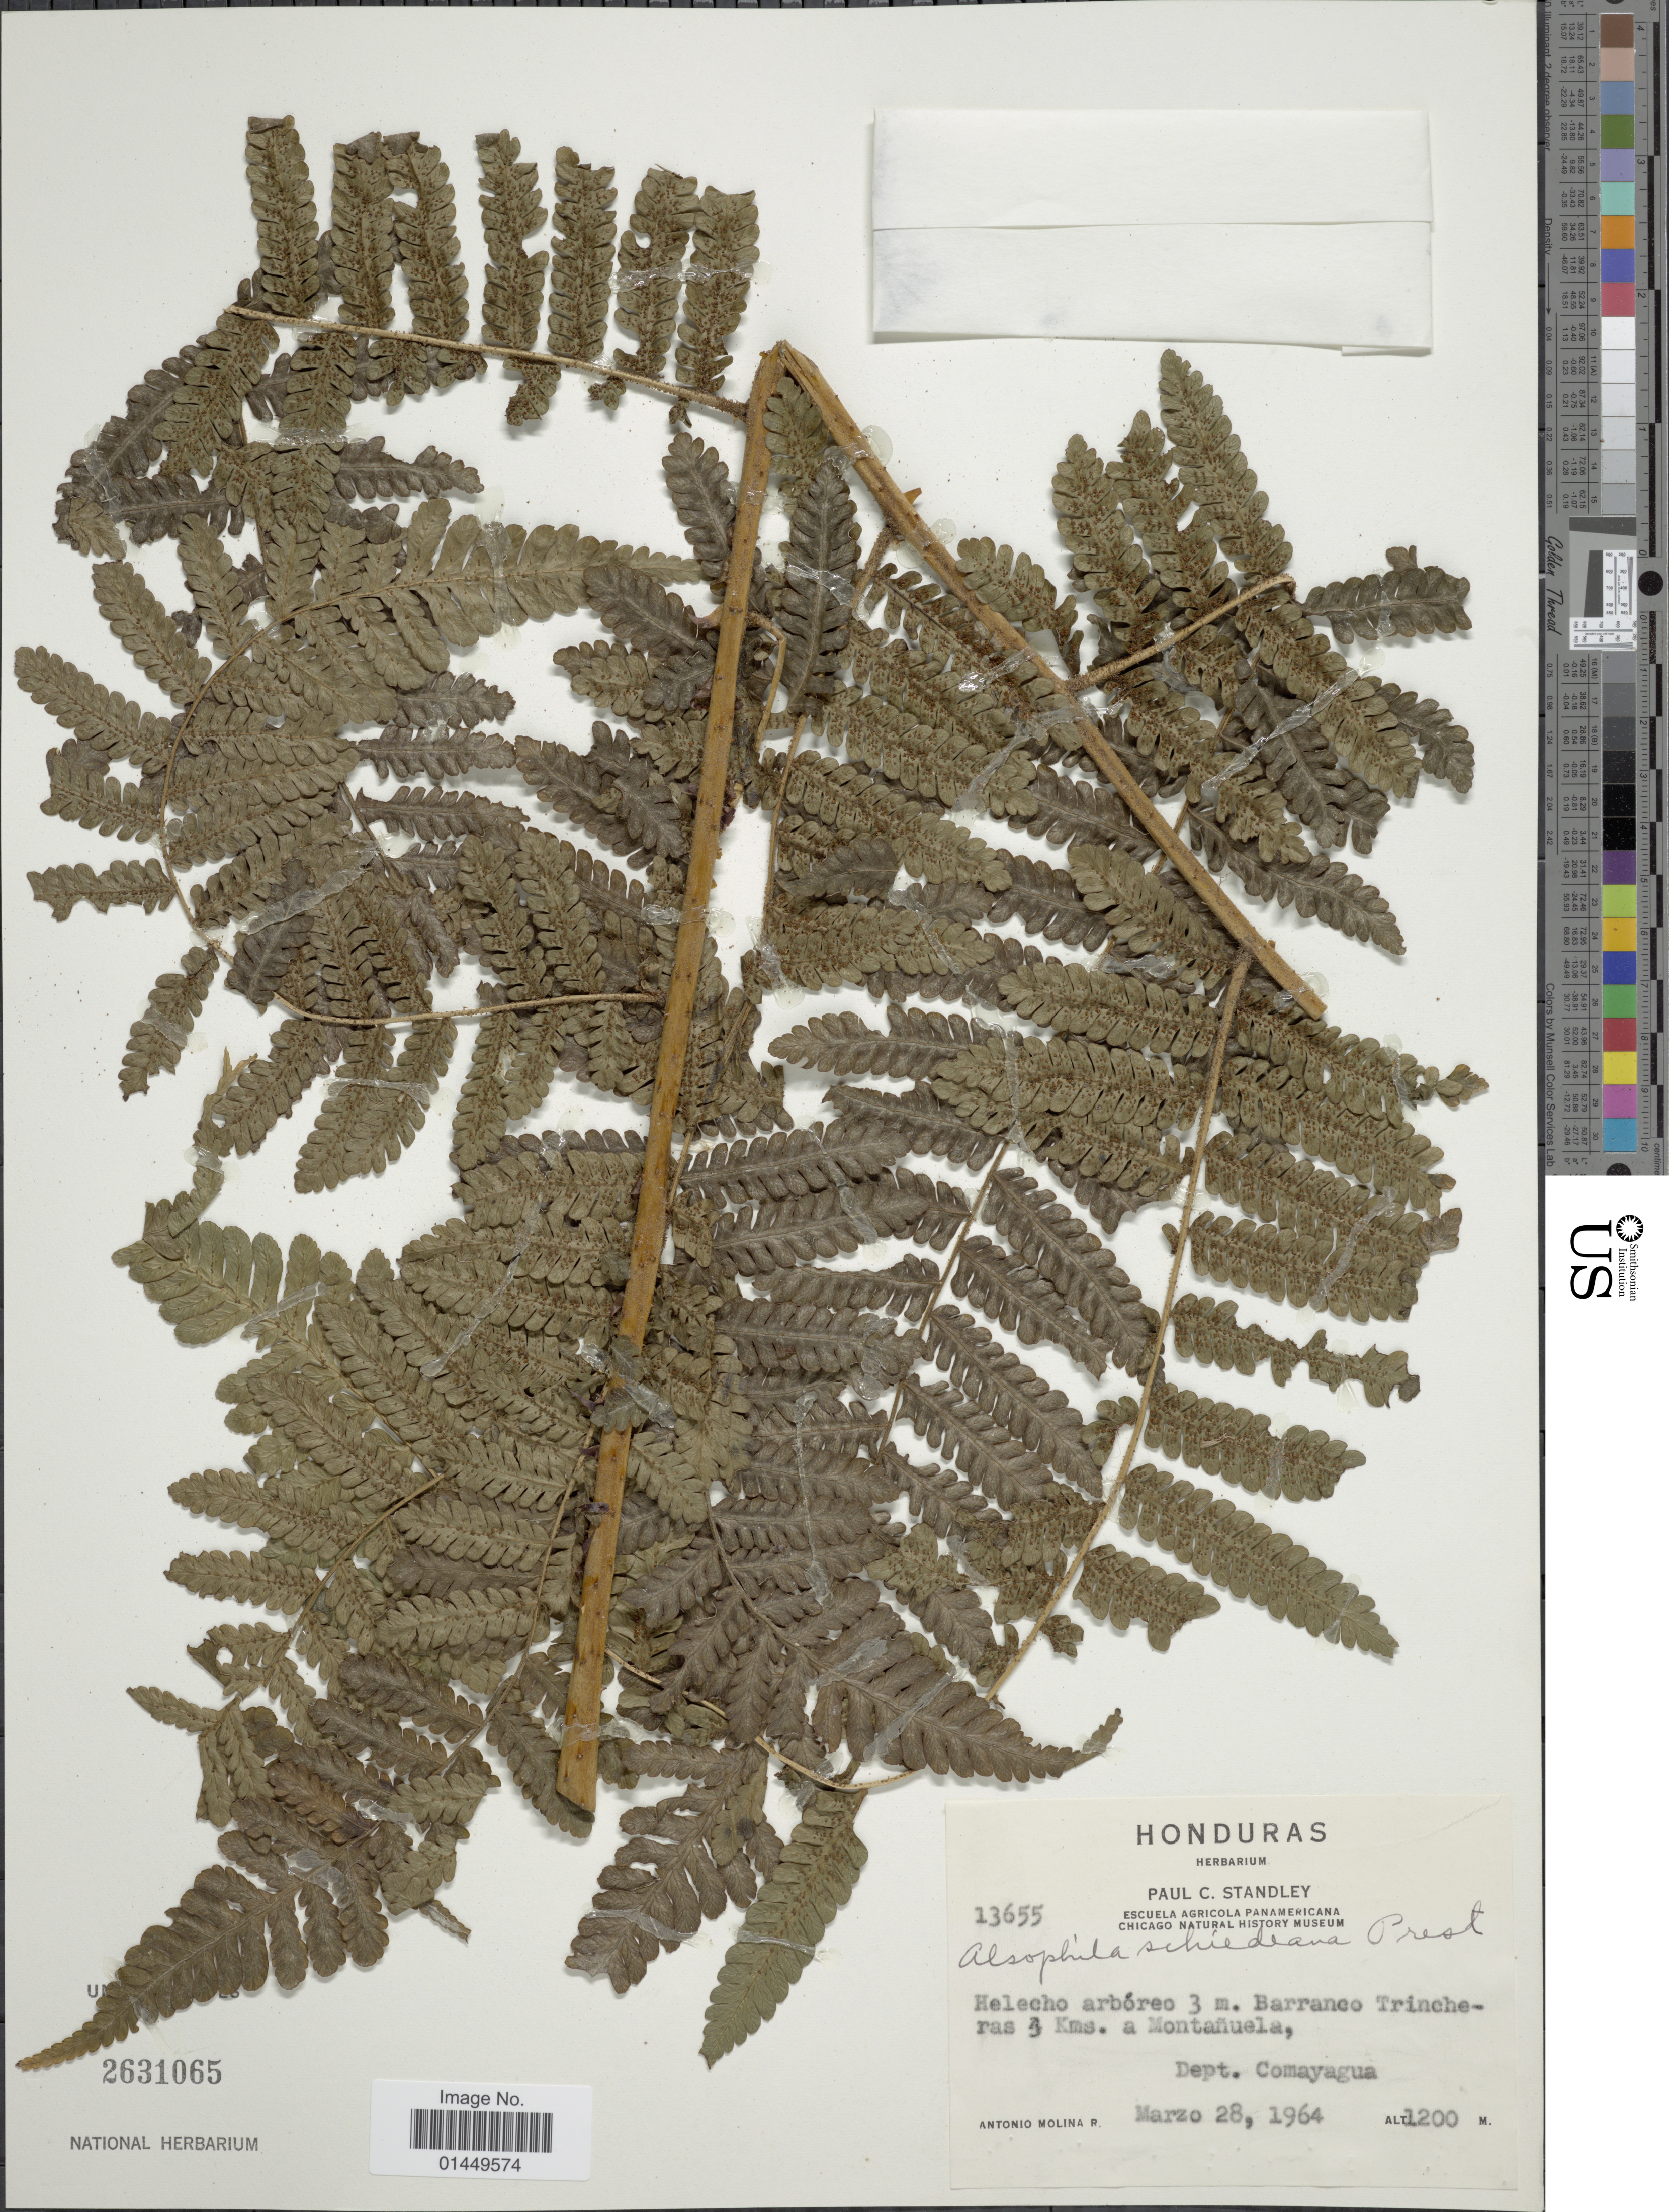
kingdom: Plantae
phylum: Tracheophyta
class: Polypodiopsida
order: Cyatheales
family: Cyatheaceae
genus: Cyathea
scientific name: Cyathea schiedeana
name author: (C. Presl) Domin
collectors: A. Molina R.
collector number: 13655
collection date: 1964-03-28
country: Honduras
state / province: Comayagua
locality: Barranco Trincheras 3 Kms. a Montanuela, Dept. Comayagua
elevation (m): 1200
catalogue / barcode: US 2631065